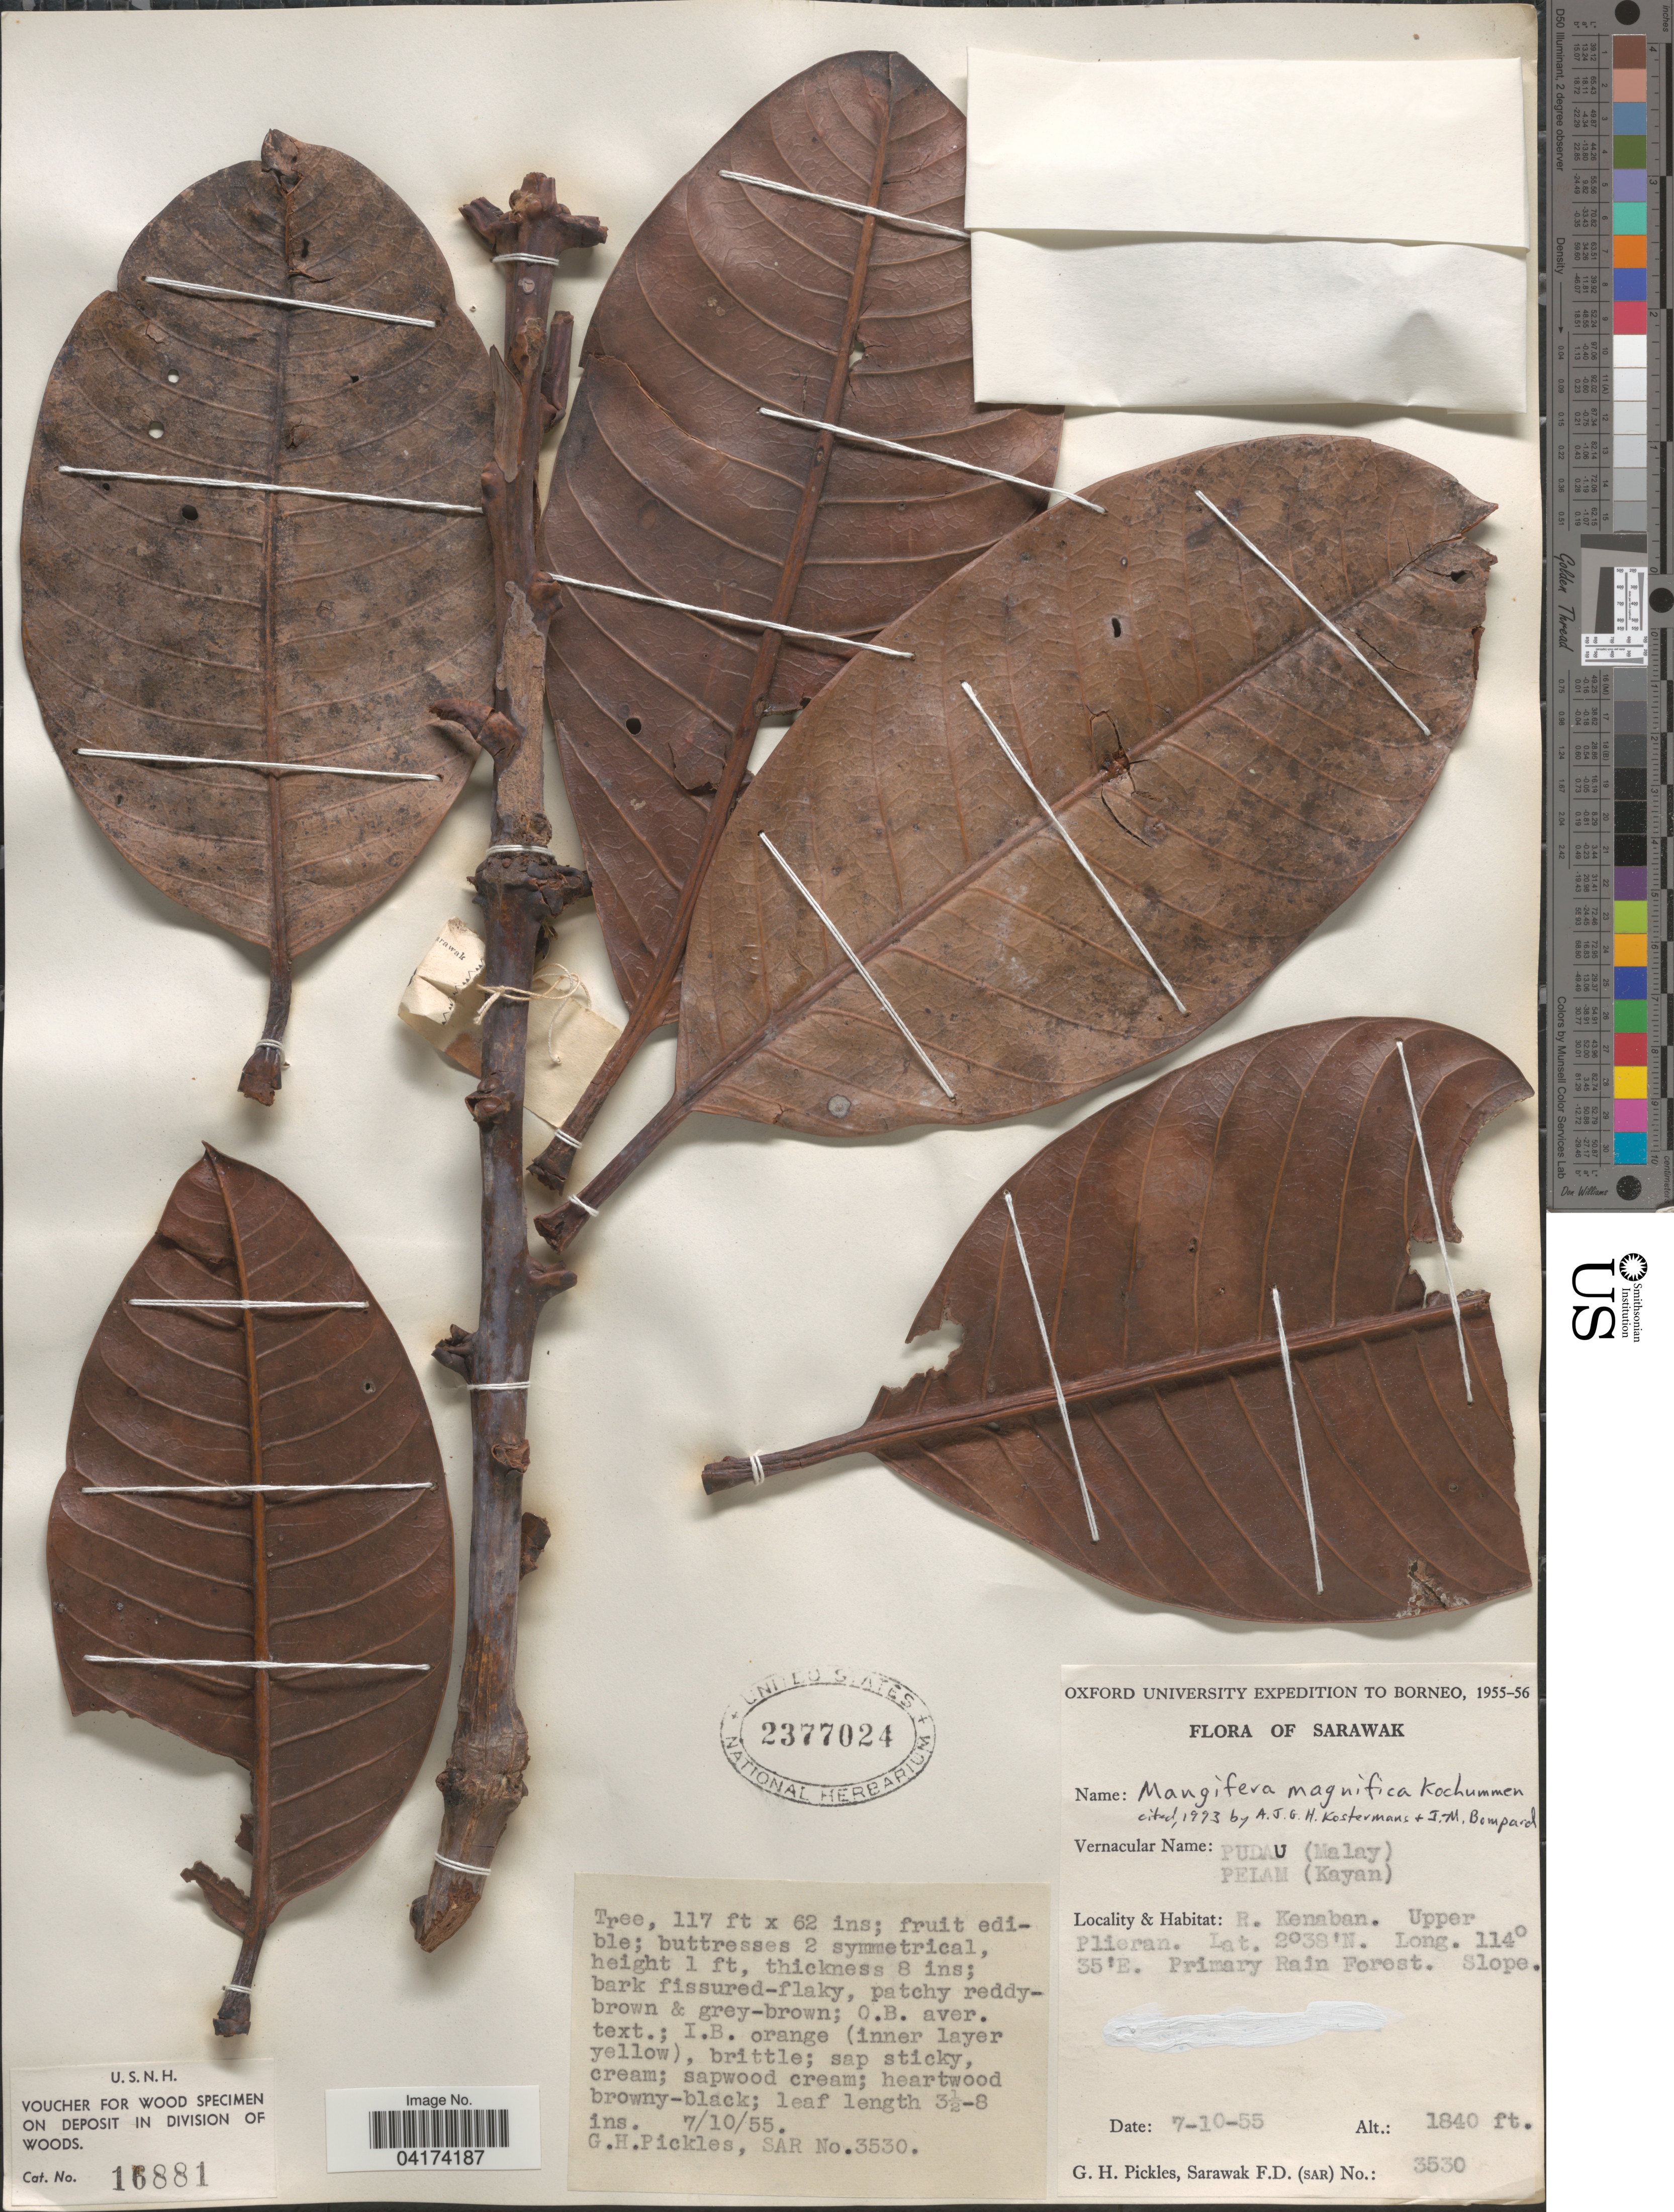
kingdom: Plantae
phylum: Tracheophyta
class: Magnoliopsida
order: Sapindales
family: Anacardiaceae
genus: Mangifera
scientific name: Mangifera magnifica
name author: Kochummen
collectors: G. Pickles & F. Sarawak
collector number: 3530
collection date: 1955-10-07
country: Malaysia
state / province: Sarawak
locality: Oxford University Expedition to Borneo, 1955-56. R. Kenaban. Upper Plieran.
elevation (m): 561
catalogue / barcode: US 2377024